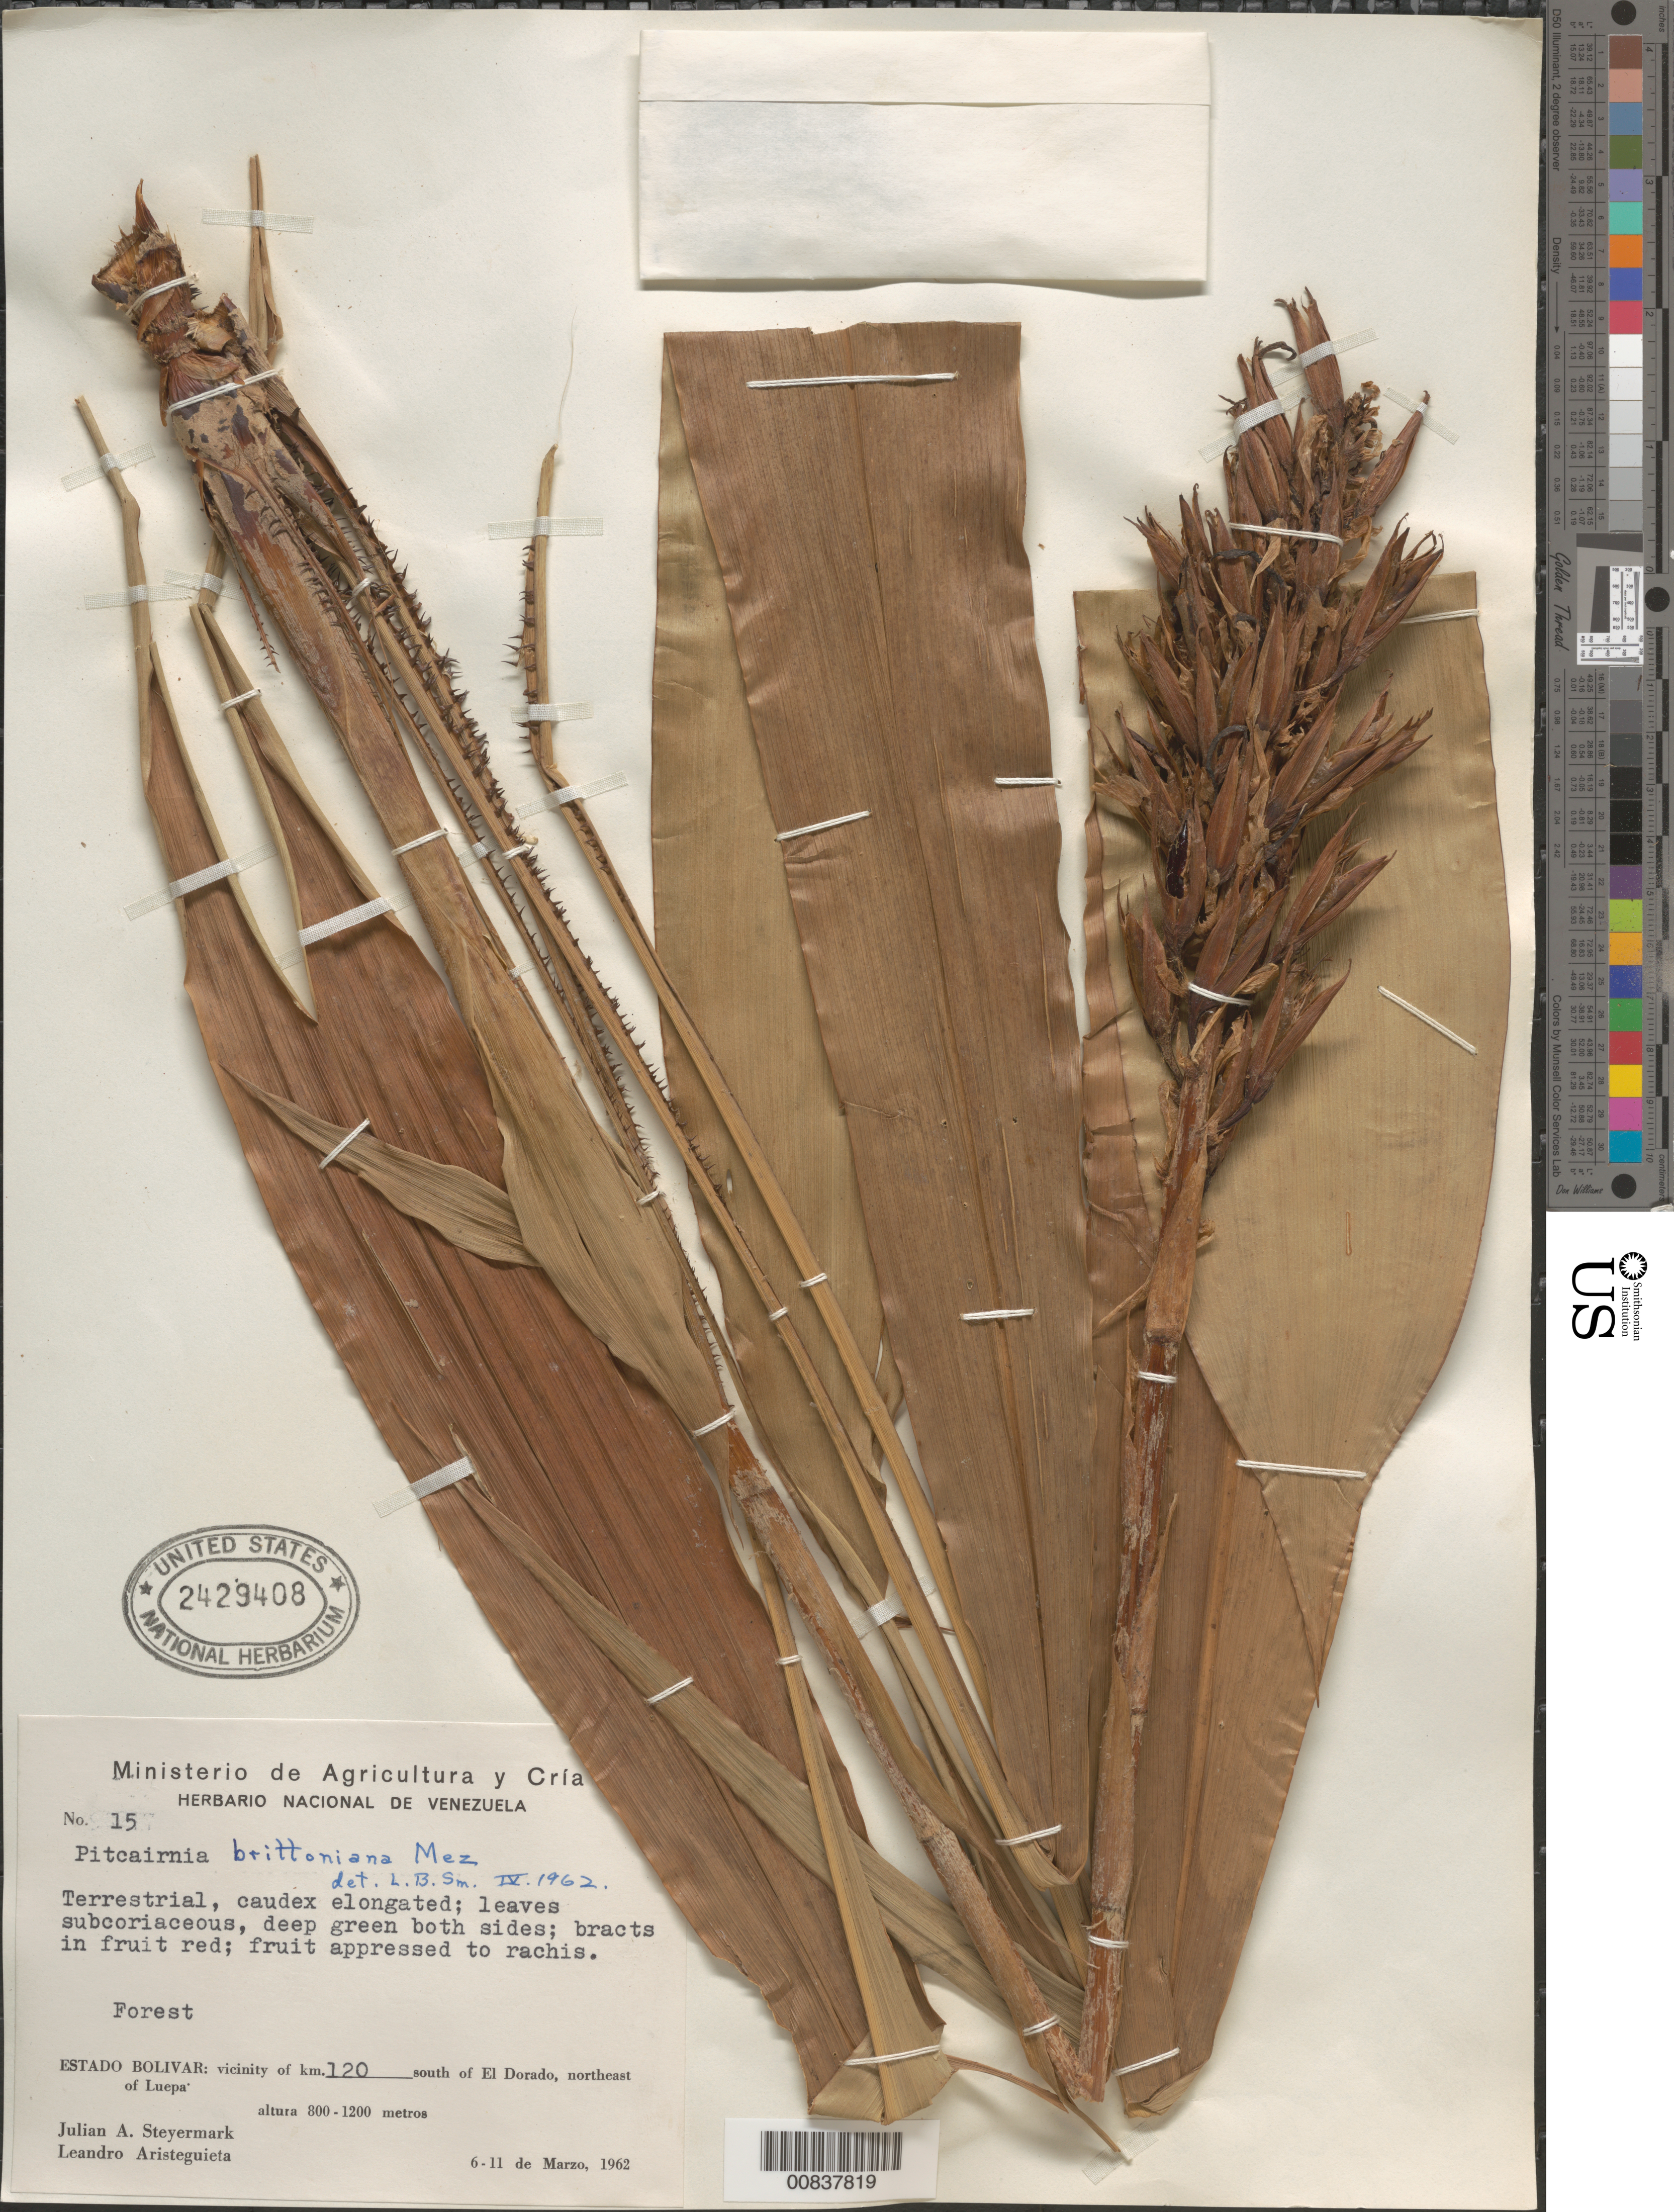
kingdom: Plantae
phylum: Tracheophyta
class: Liliopsida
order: Poales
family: Bromeliaceae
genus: Pitcairnia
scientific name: Pitcairnia brittoniana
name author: Mez in A. DC.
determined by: Smith, Lyman B., (US), NMNH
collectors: J. Steyermark & L. Aristeguieta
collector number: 62 15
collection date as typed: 6-Mar-62 to 11-Mar-62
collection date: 1962-03-06/1962-03-11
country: Venezuela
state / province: Bolívar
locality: El Dorado, 120 km S of, NE of Luepa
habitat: Forest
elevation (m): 800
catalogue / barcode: US 2429408